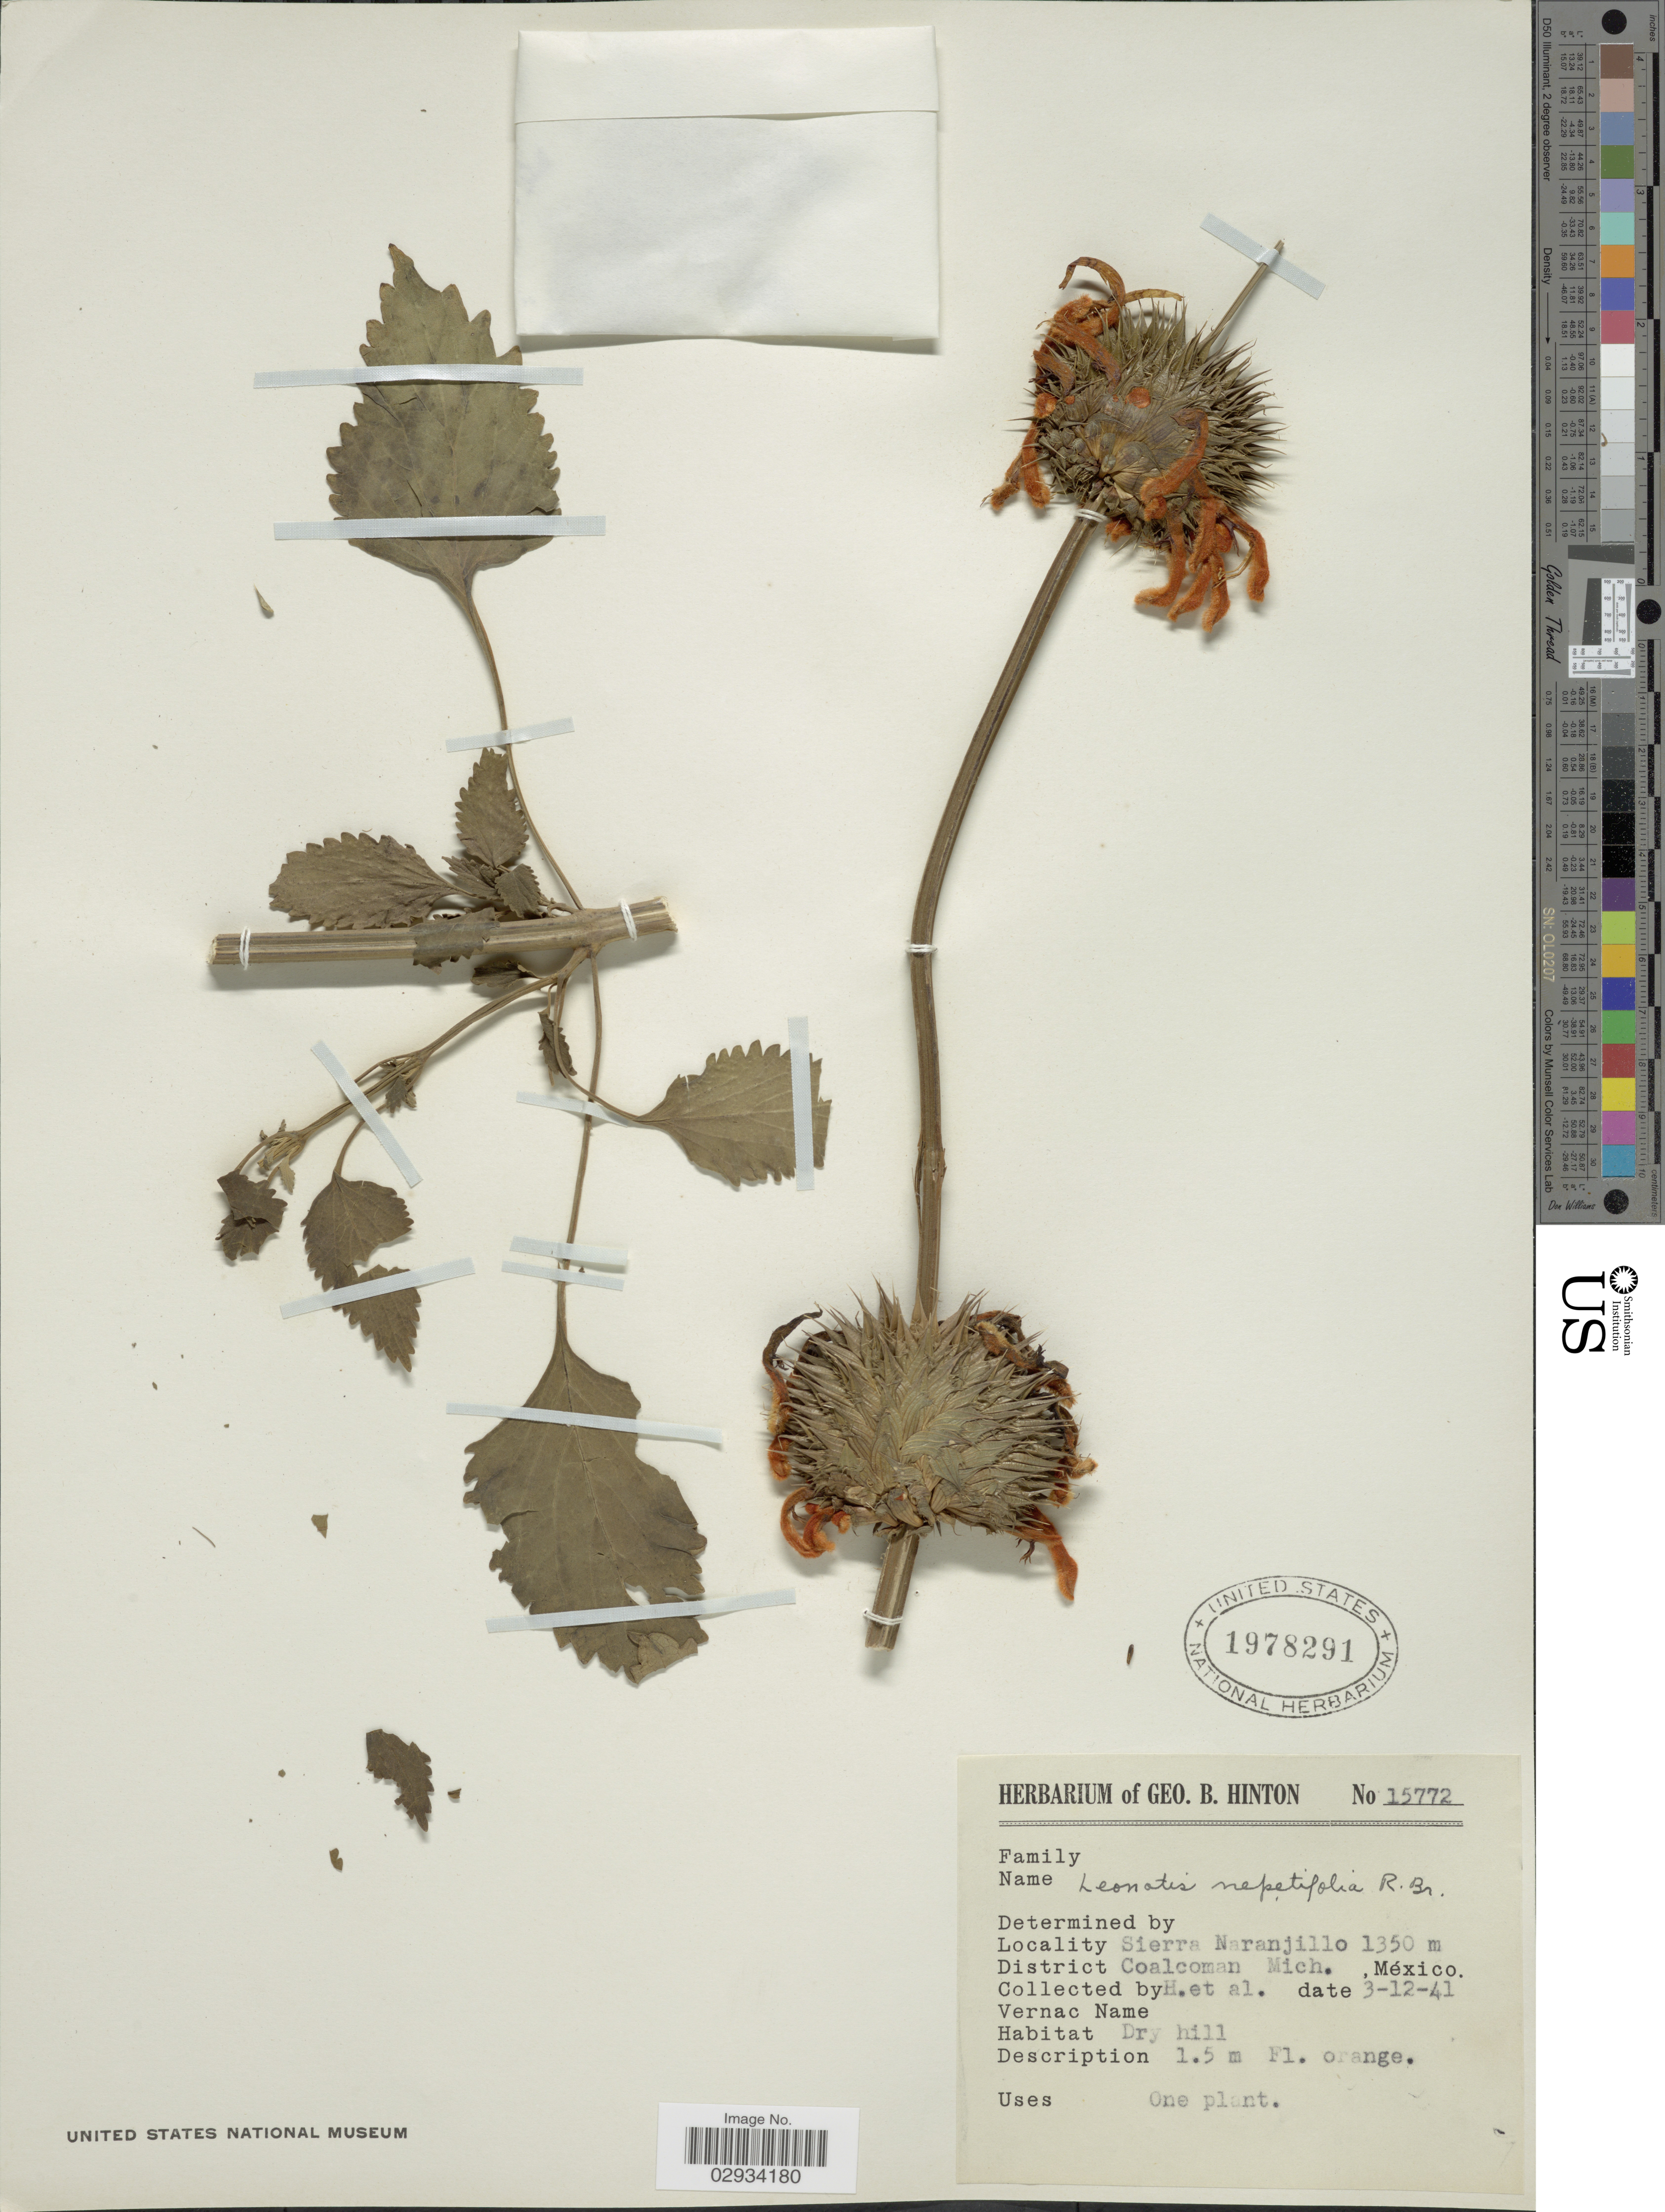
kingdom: Plantae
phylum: Tracheophyta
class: Magnoliopsida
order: Lamiales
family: Lamiaceae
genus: Leonotis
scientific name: Leonotis nepetifolia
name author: (L.) R. Br.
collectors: G. B. Hinton & et al.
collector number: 15772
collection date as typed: Transcribed d/m/y: 3/12/41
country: Mexico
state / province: Michoacán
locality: Sierra Naranjillo, District Coalcoman Mich.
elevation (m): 1350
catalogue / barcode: US 1978291